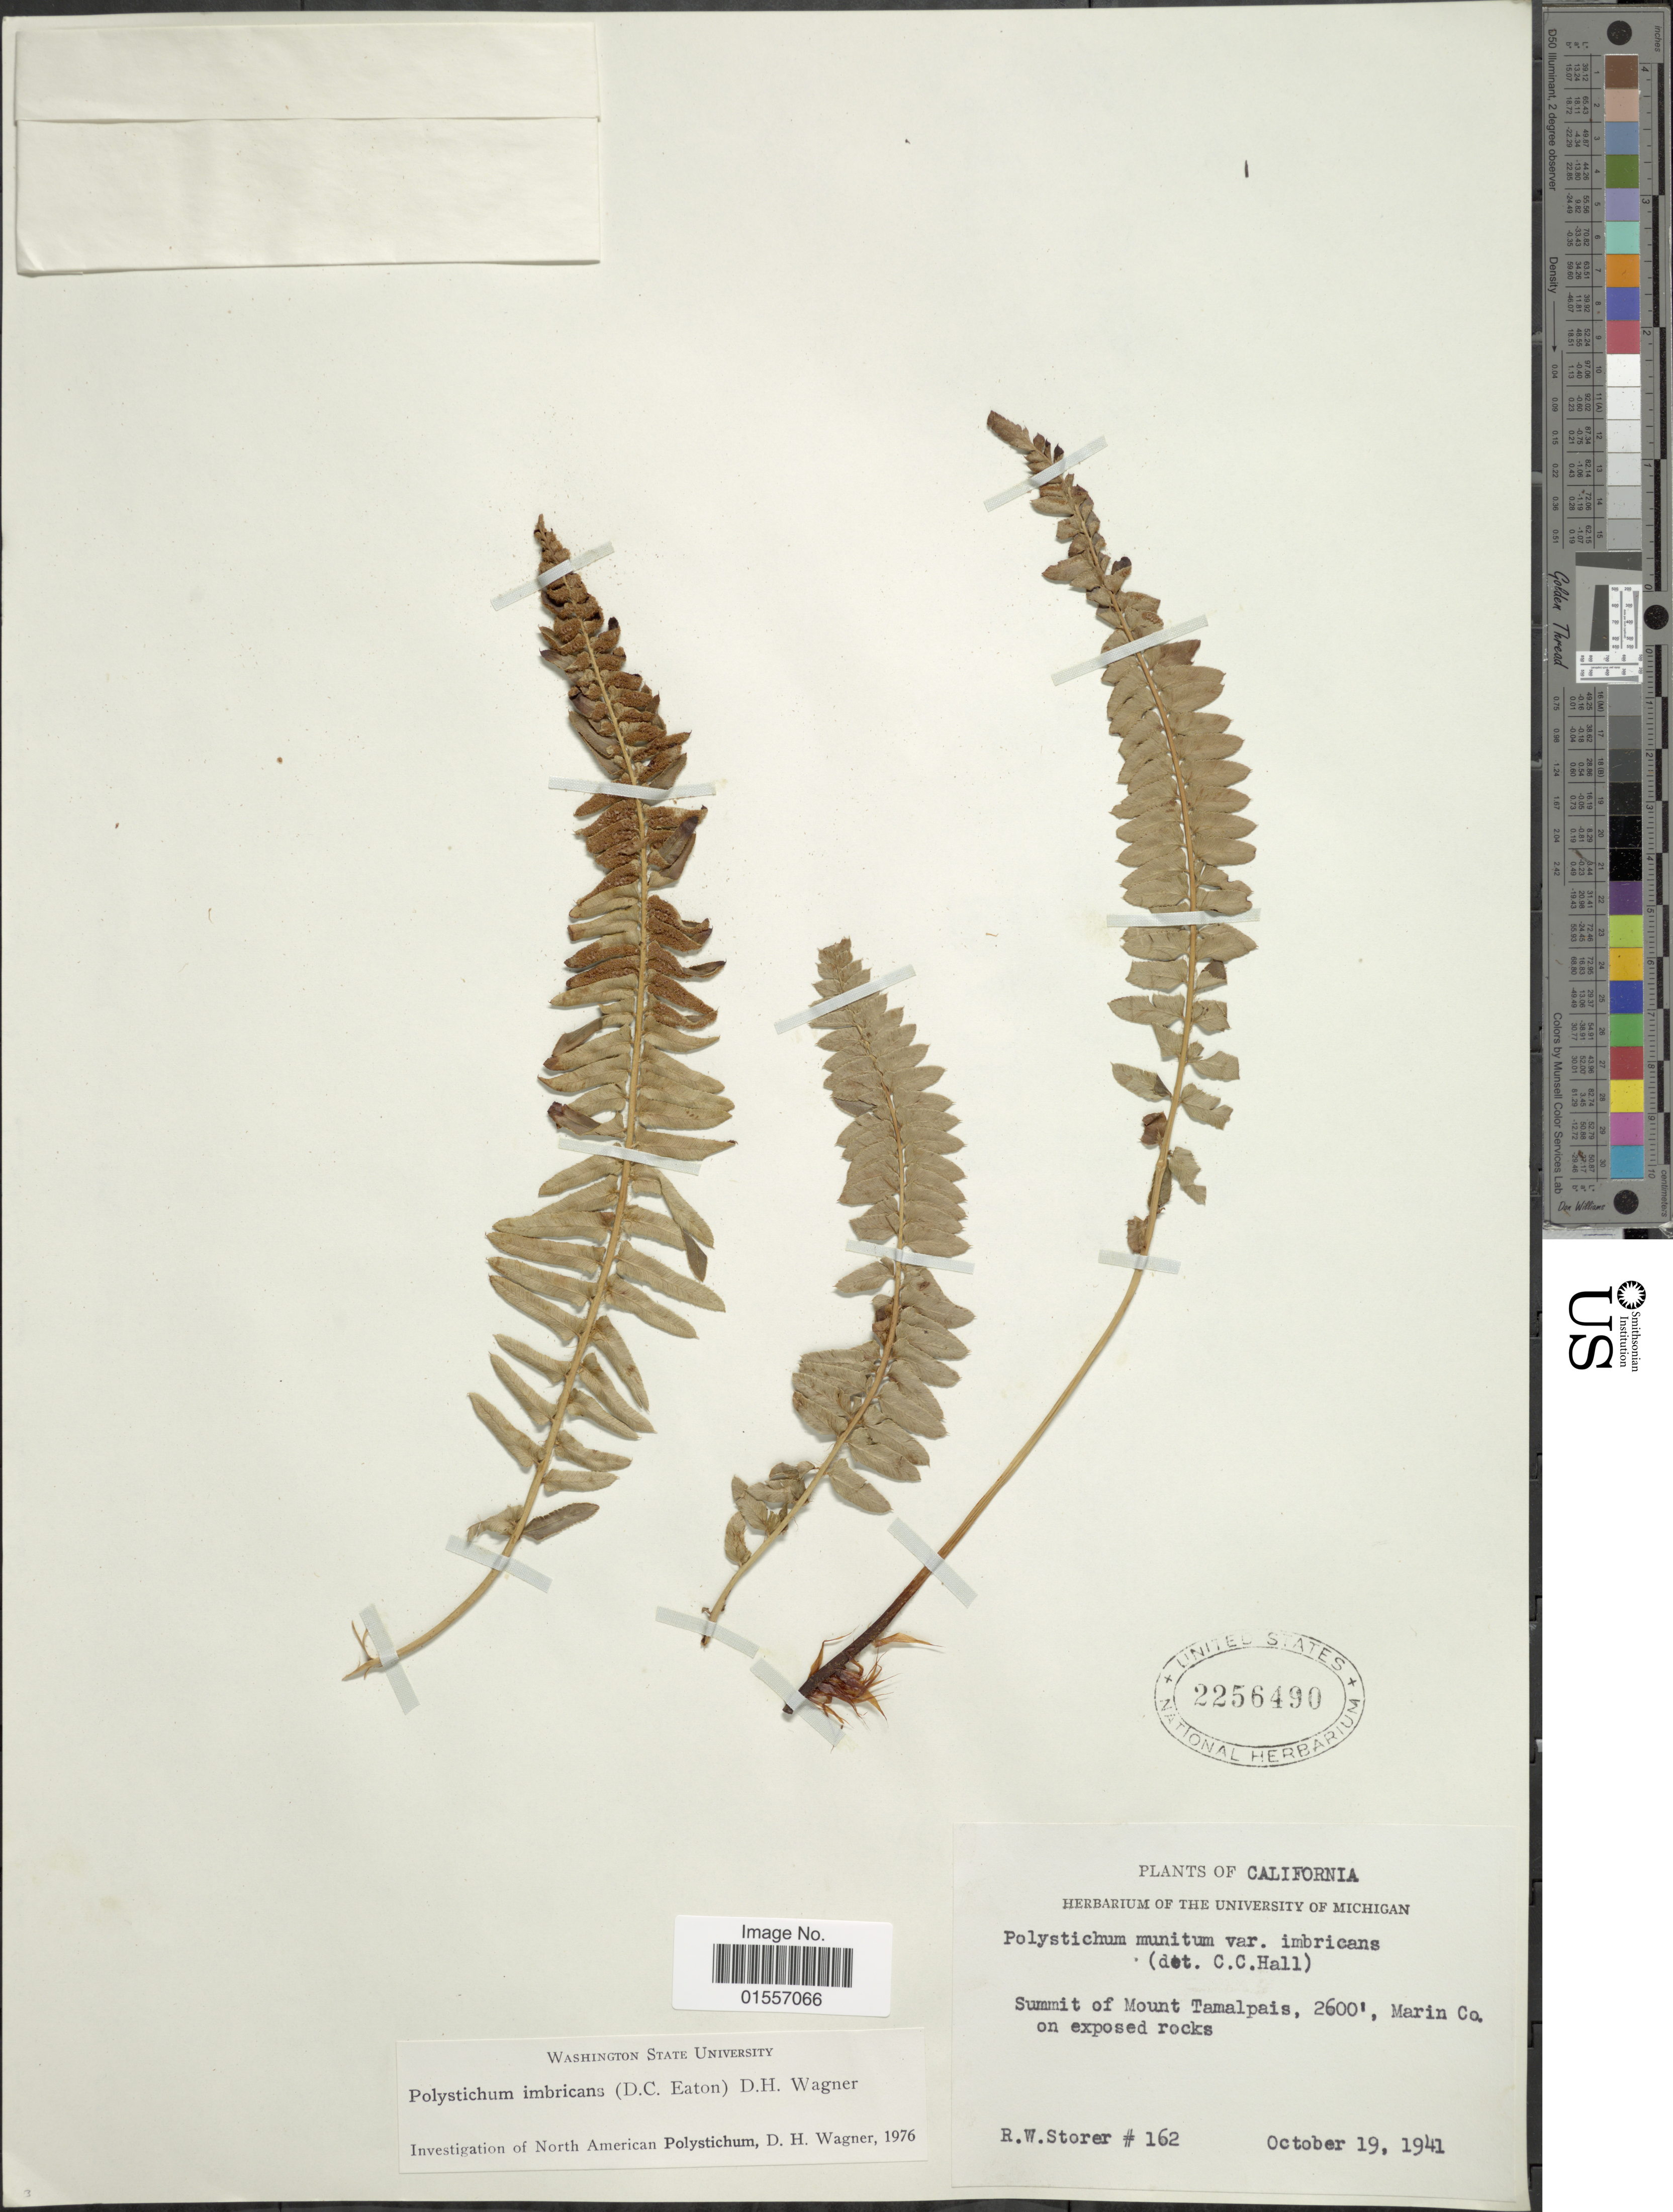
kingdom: Plantae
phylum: Tracheophyta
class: Polypodiopsida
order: Polypodiales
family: Dryopteridaceae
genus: Polystichum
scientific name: Polystichum imbricans subsp. imbricans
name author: (D.C. Eaton) D.H. Wagner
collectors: R. Storer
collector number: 162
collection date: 1941-10-19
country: United States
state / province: California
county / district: Marin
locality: Summit of Mount Tamalpais, Marin Co.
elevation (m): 792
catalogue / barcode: US 2256490